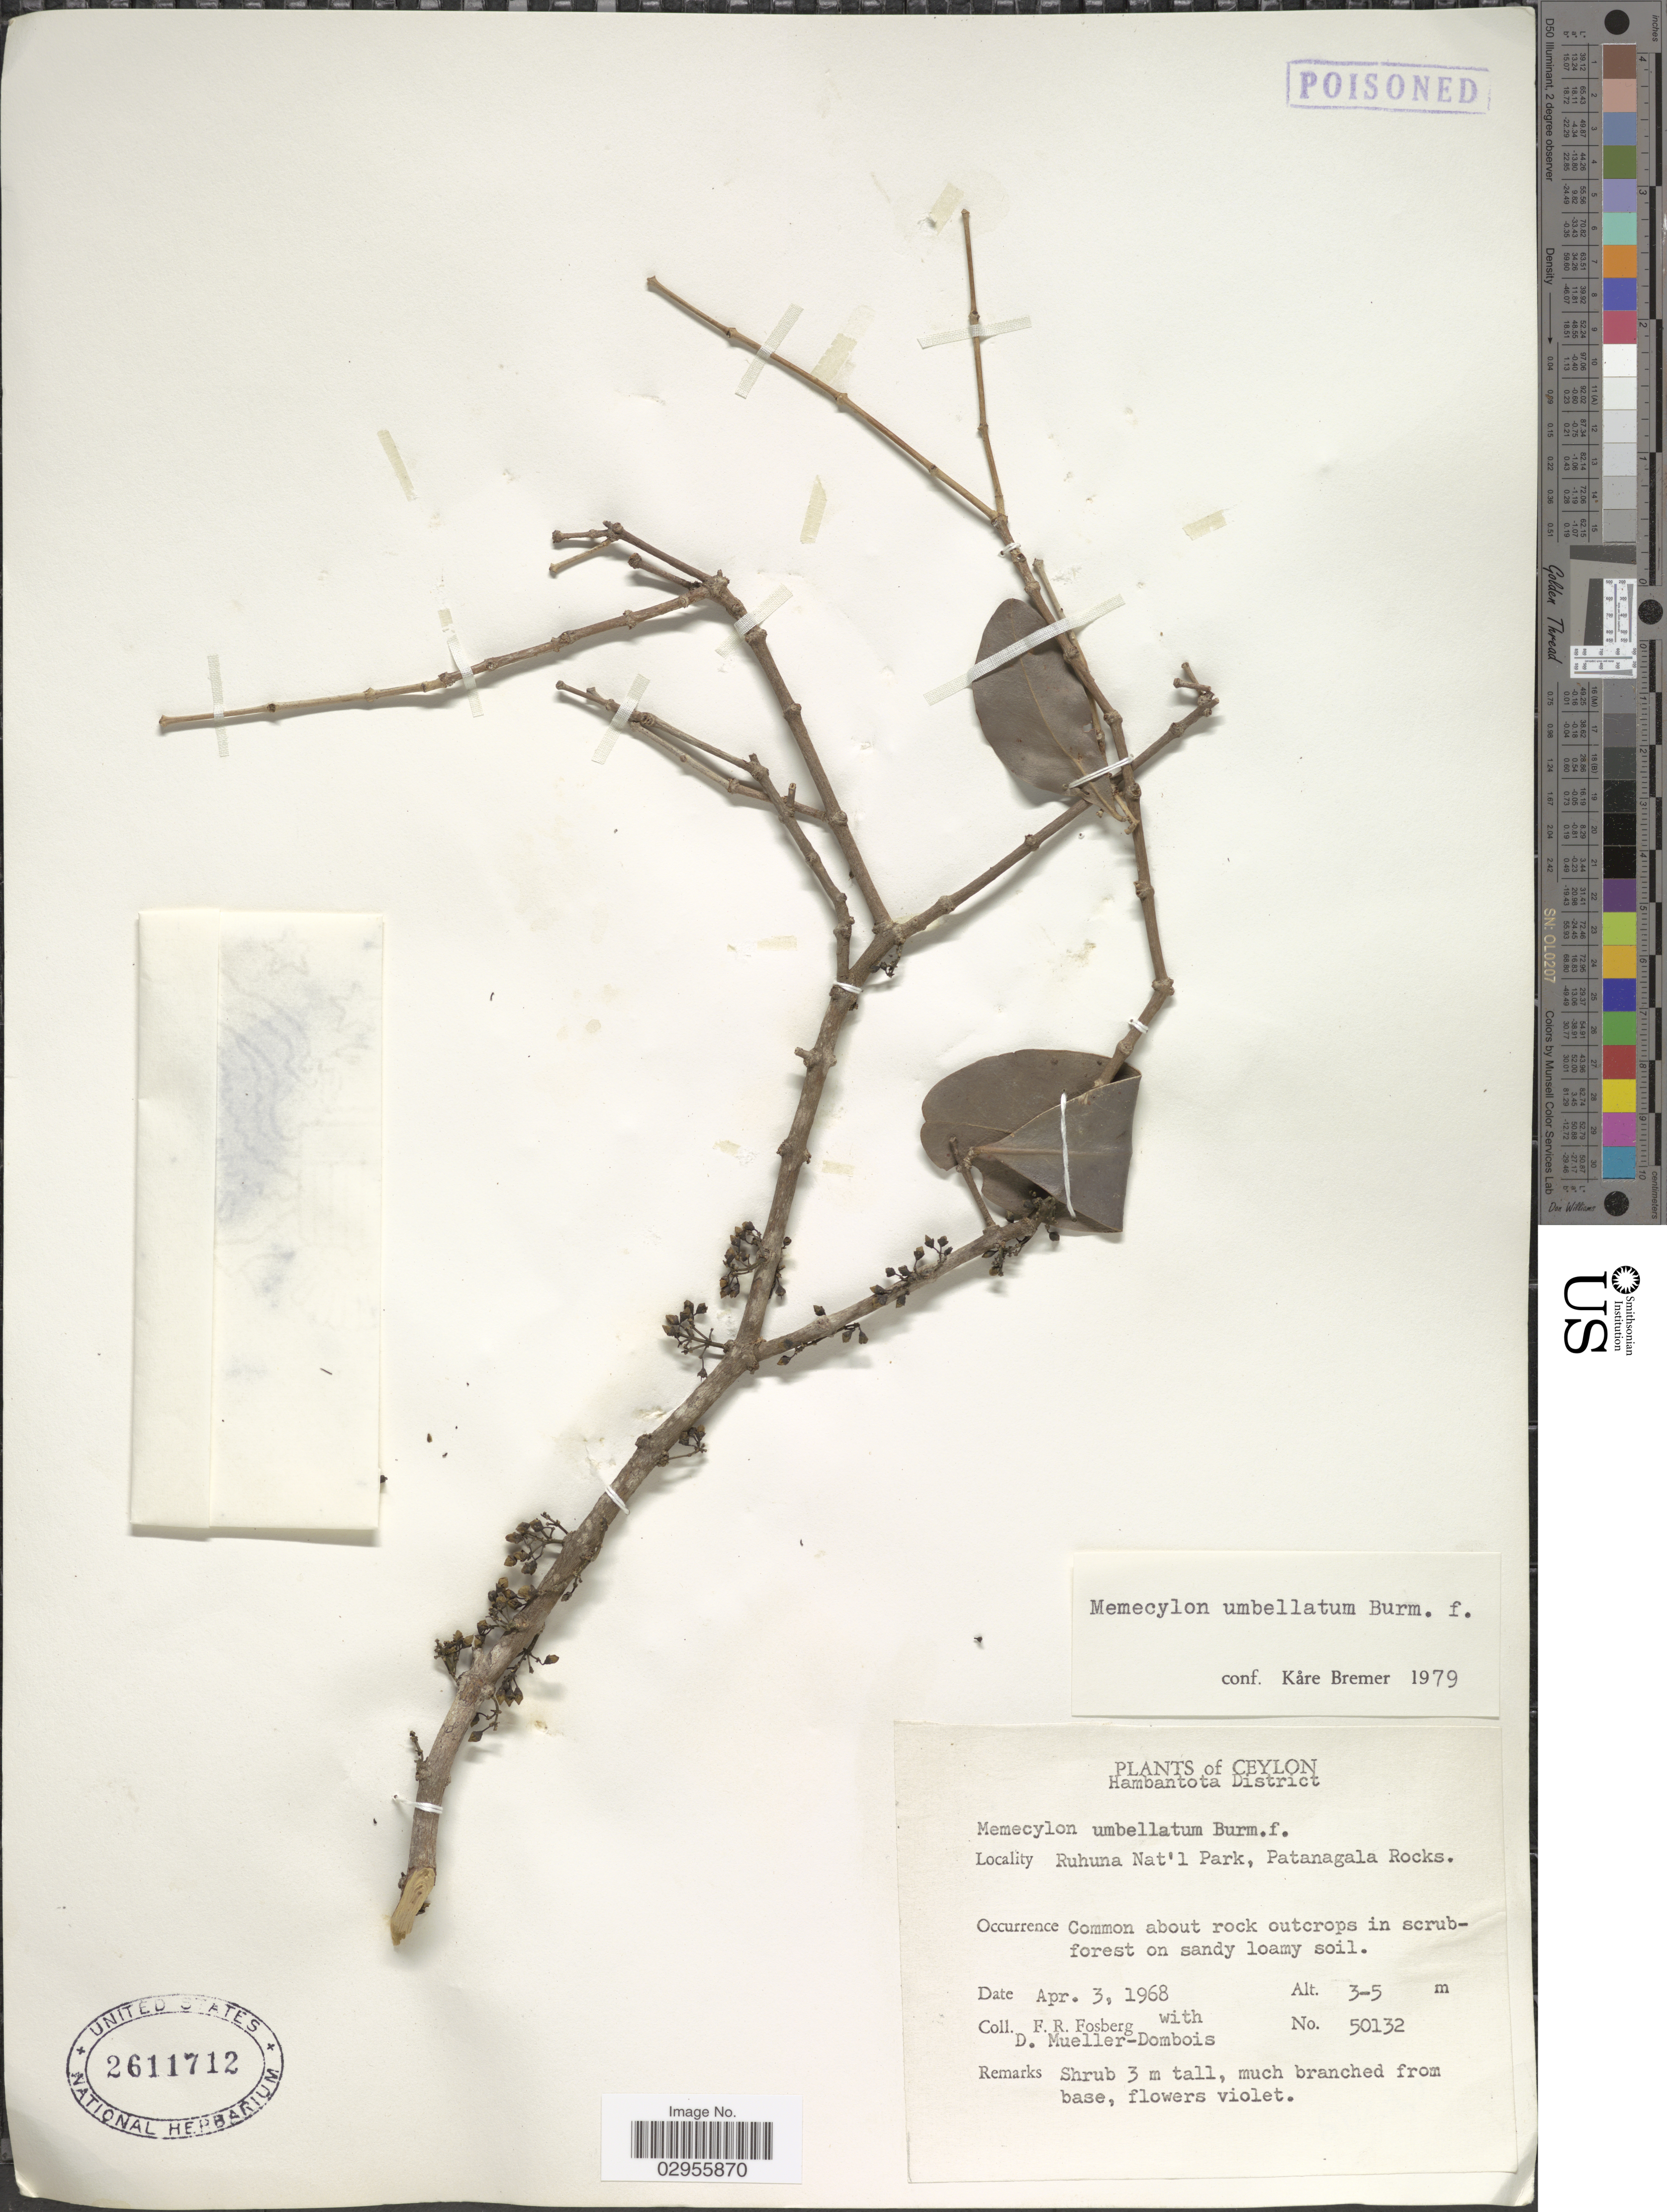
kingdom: Plantae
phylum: Tracheophyta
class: Magnoliopsida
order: Myrtales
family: Melastomataceae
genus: Memecylon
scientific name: Memecylon umbellatum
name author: Burm. f.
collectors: F. R. Fosberg & D. Mueller-Dombois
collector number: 50132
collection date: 1968-04-03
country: Sri Lanka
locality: Ceylon. Hambantota District. Ruhuna Nat'l Park, Patanagala Rocks.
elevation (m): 3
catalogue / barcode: US 2611712